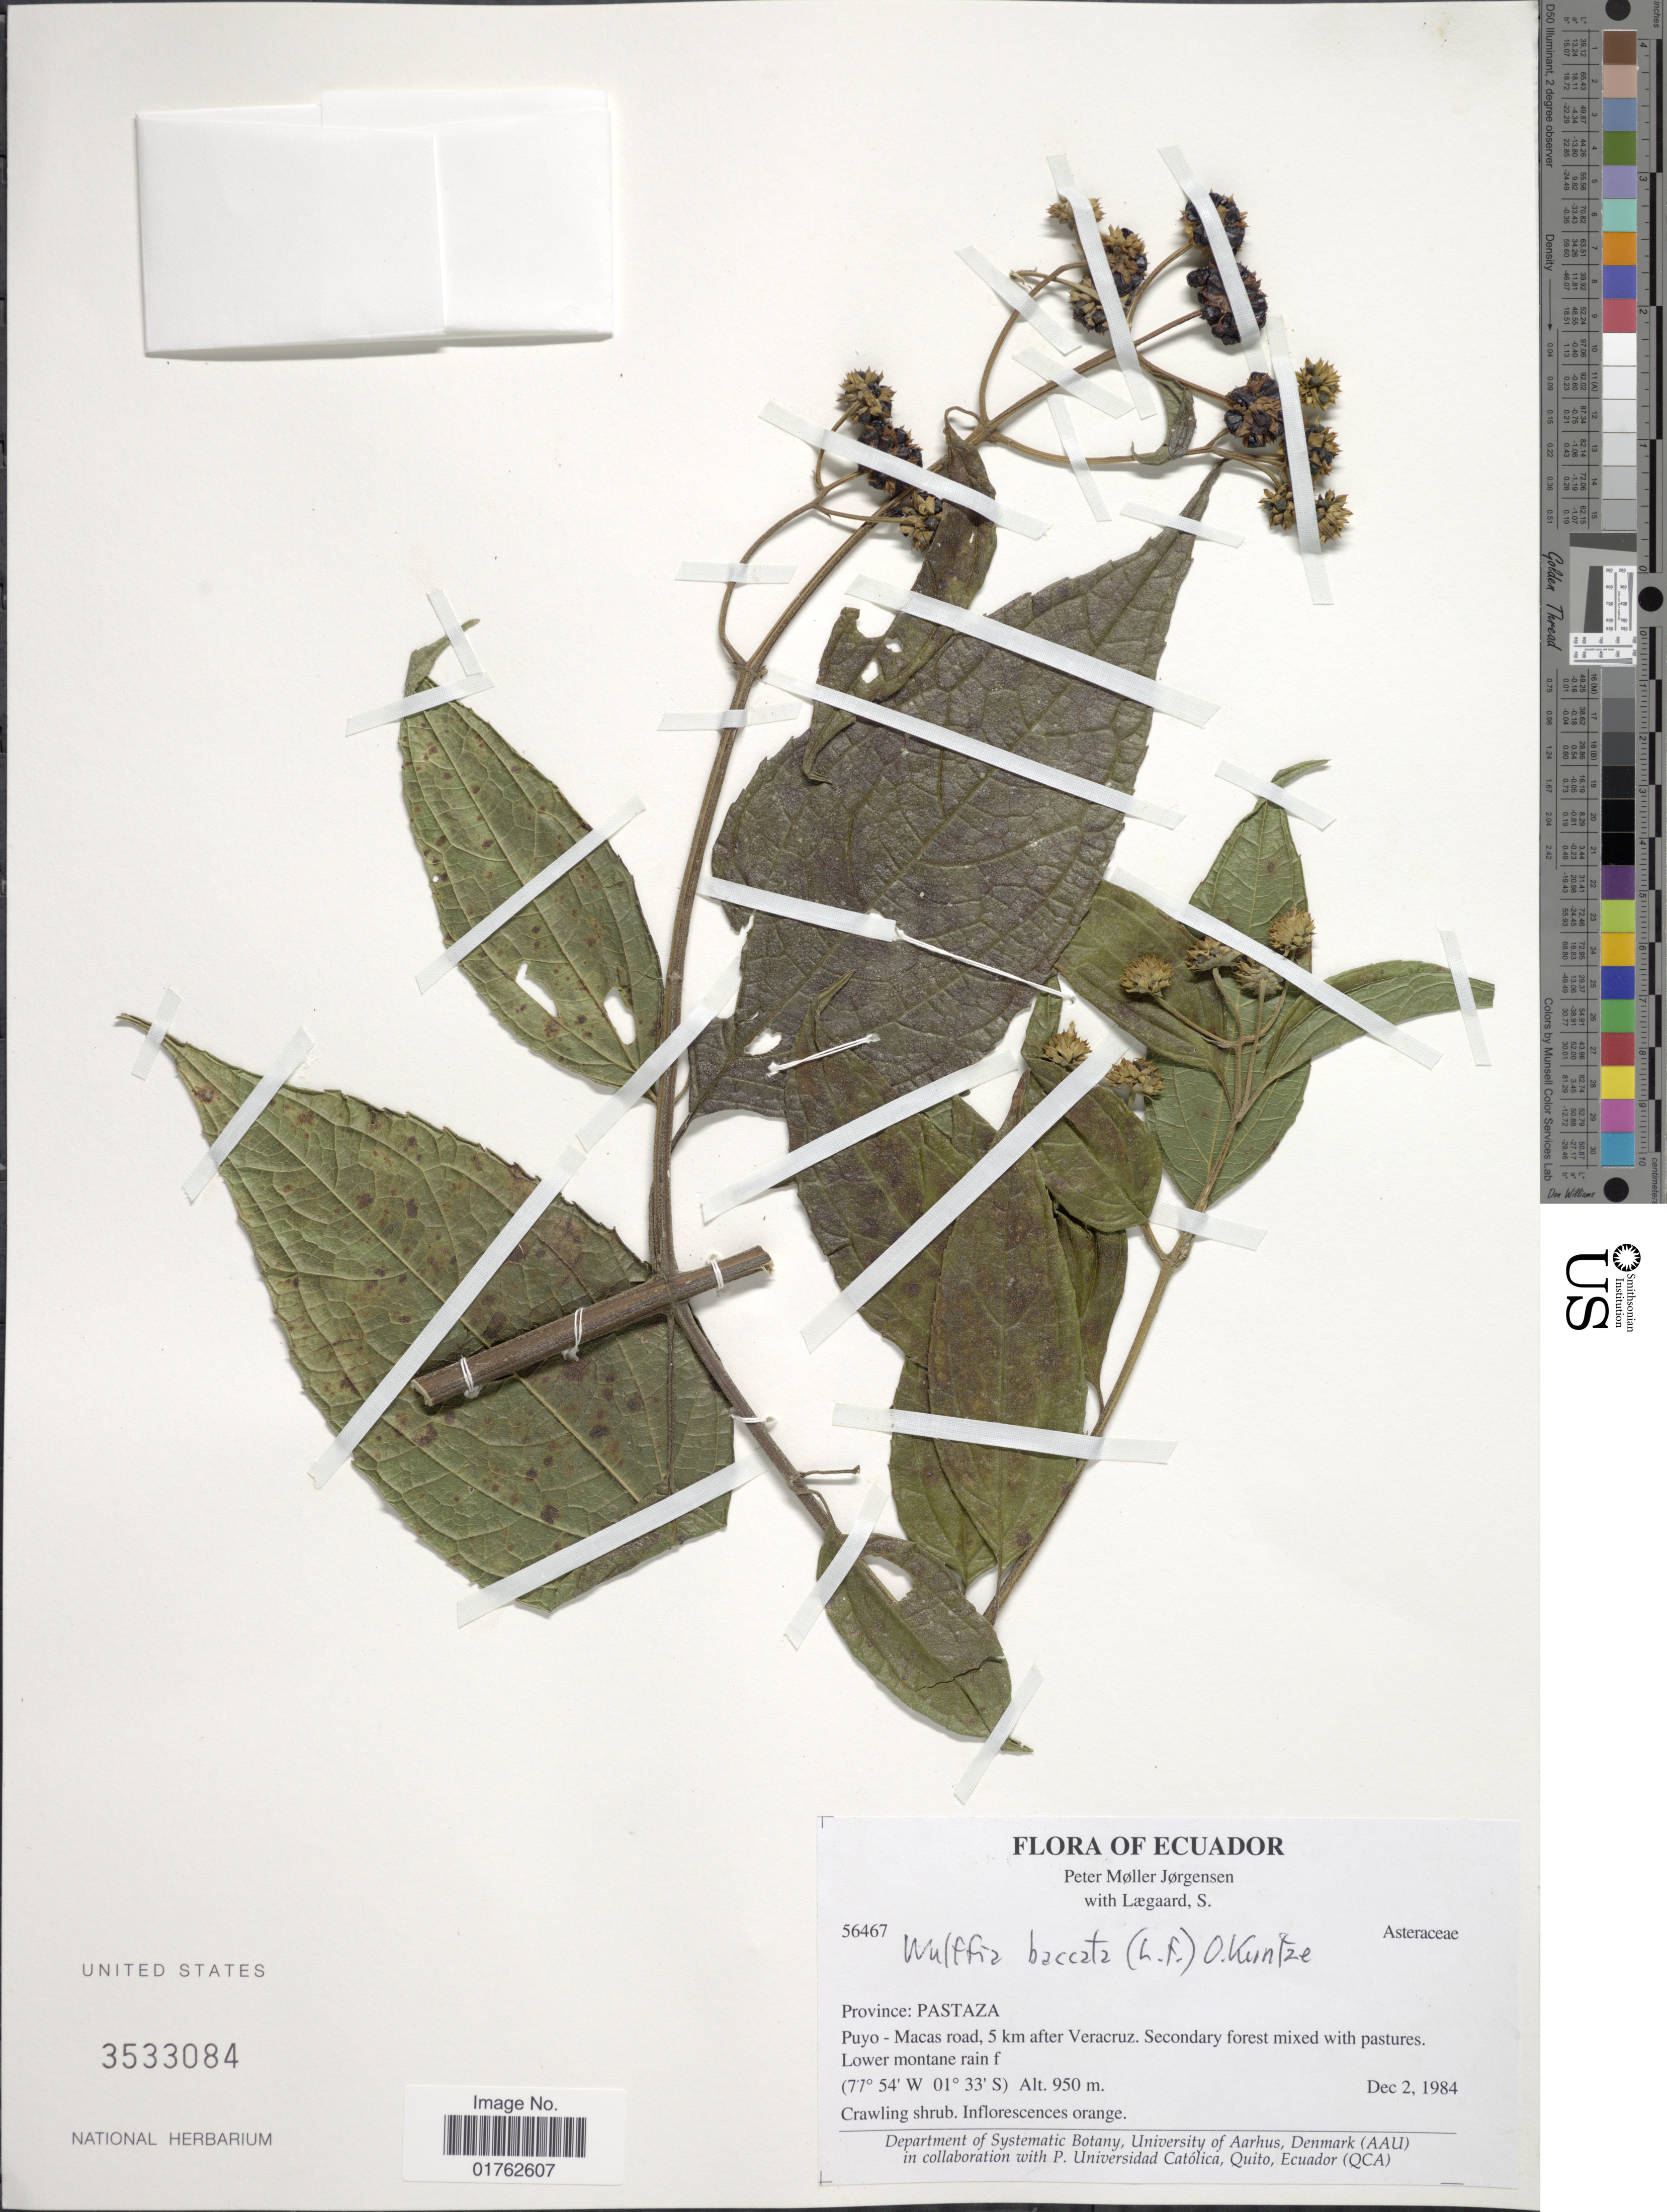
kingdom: Plantae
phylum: Tracheophyta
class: Magnoliopsida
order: Asterales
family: Asteraceae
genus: Wulffia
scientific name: Wulffia baccata var. discoidea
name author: S.F. Blake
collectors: P. M. Jørgensen & S. Lægaard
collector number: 56467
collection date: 1984-12-02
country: Ecuador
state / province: Pastaza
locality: Puyo- Macas road, 5 km after Veracruz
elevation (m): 950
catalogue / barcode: US 3533084